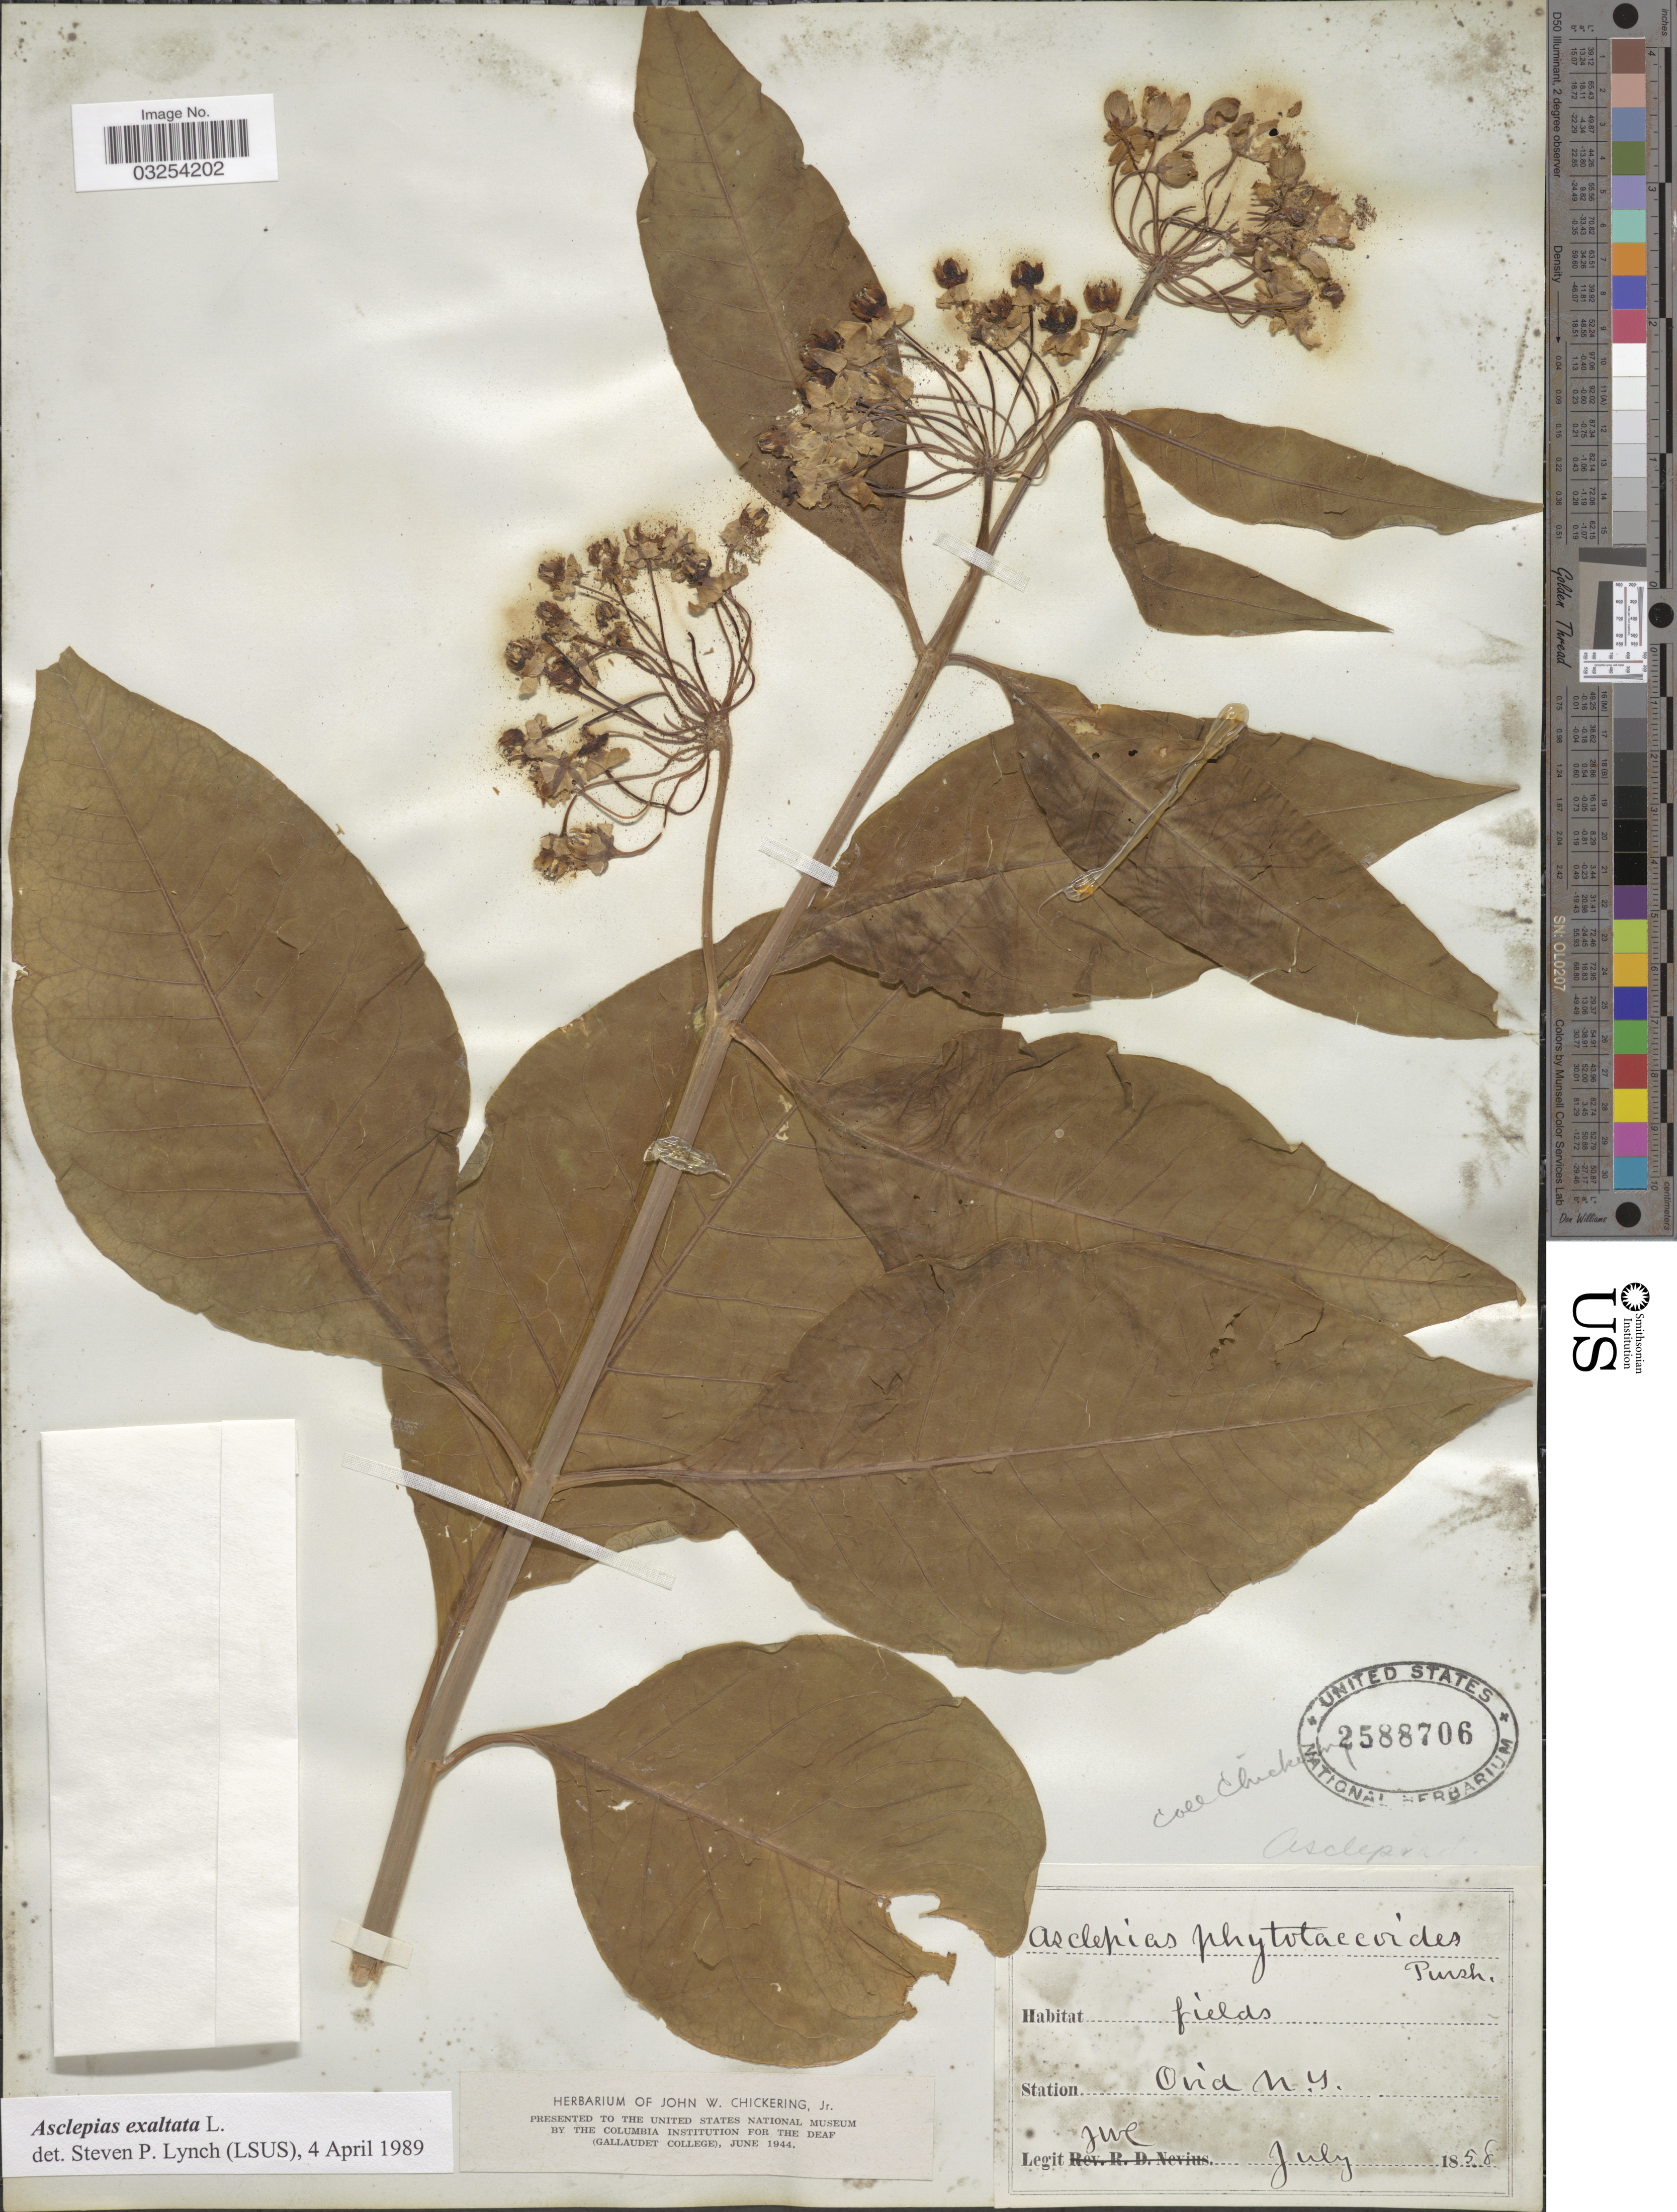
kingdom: Plantae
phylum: Tracheophyta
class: Magnoliopsida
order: Gentianales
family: Apocynaceae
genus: Asclepias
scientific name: Asclepias exaltata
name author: Muhl.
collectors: J. Chickering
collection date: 1858-07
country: United States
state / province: New York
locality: Ovid.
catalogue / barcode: US 2588706